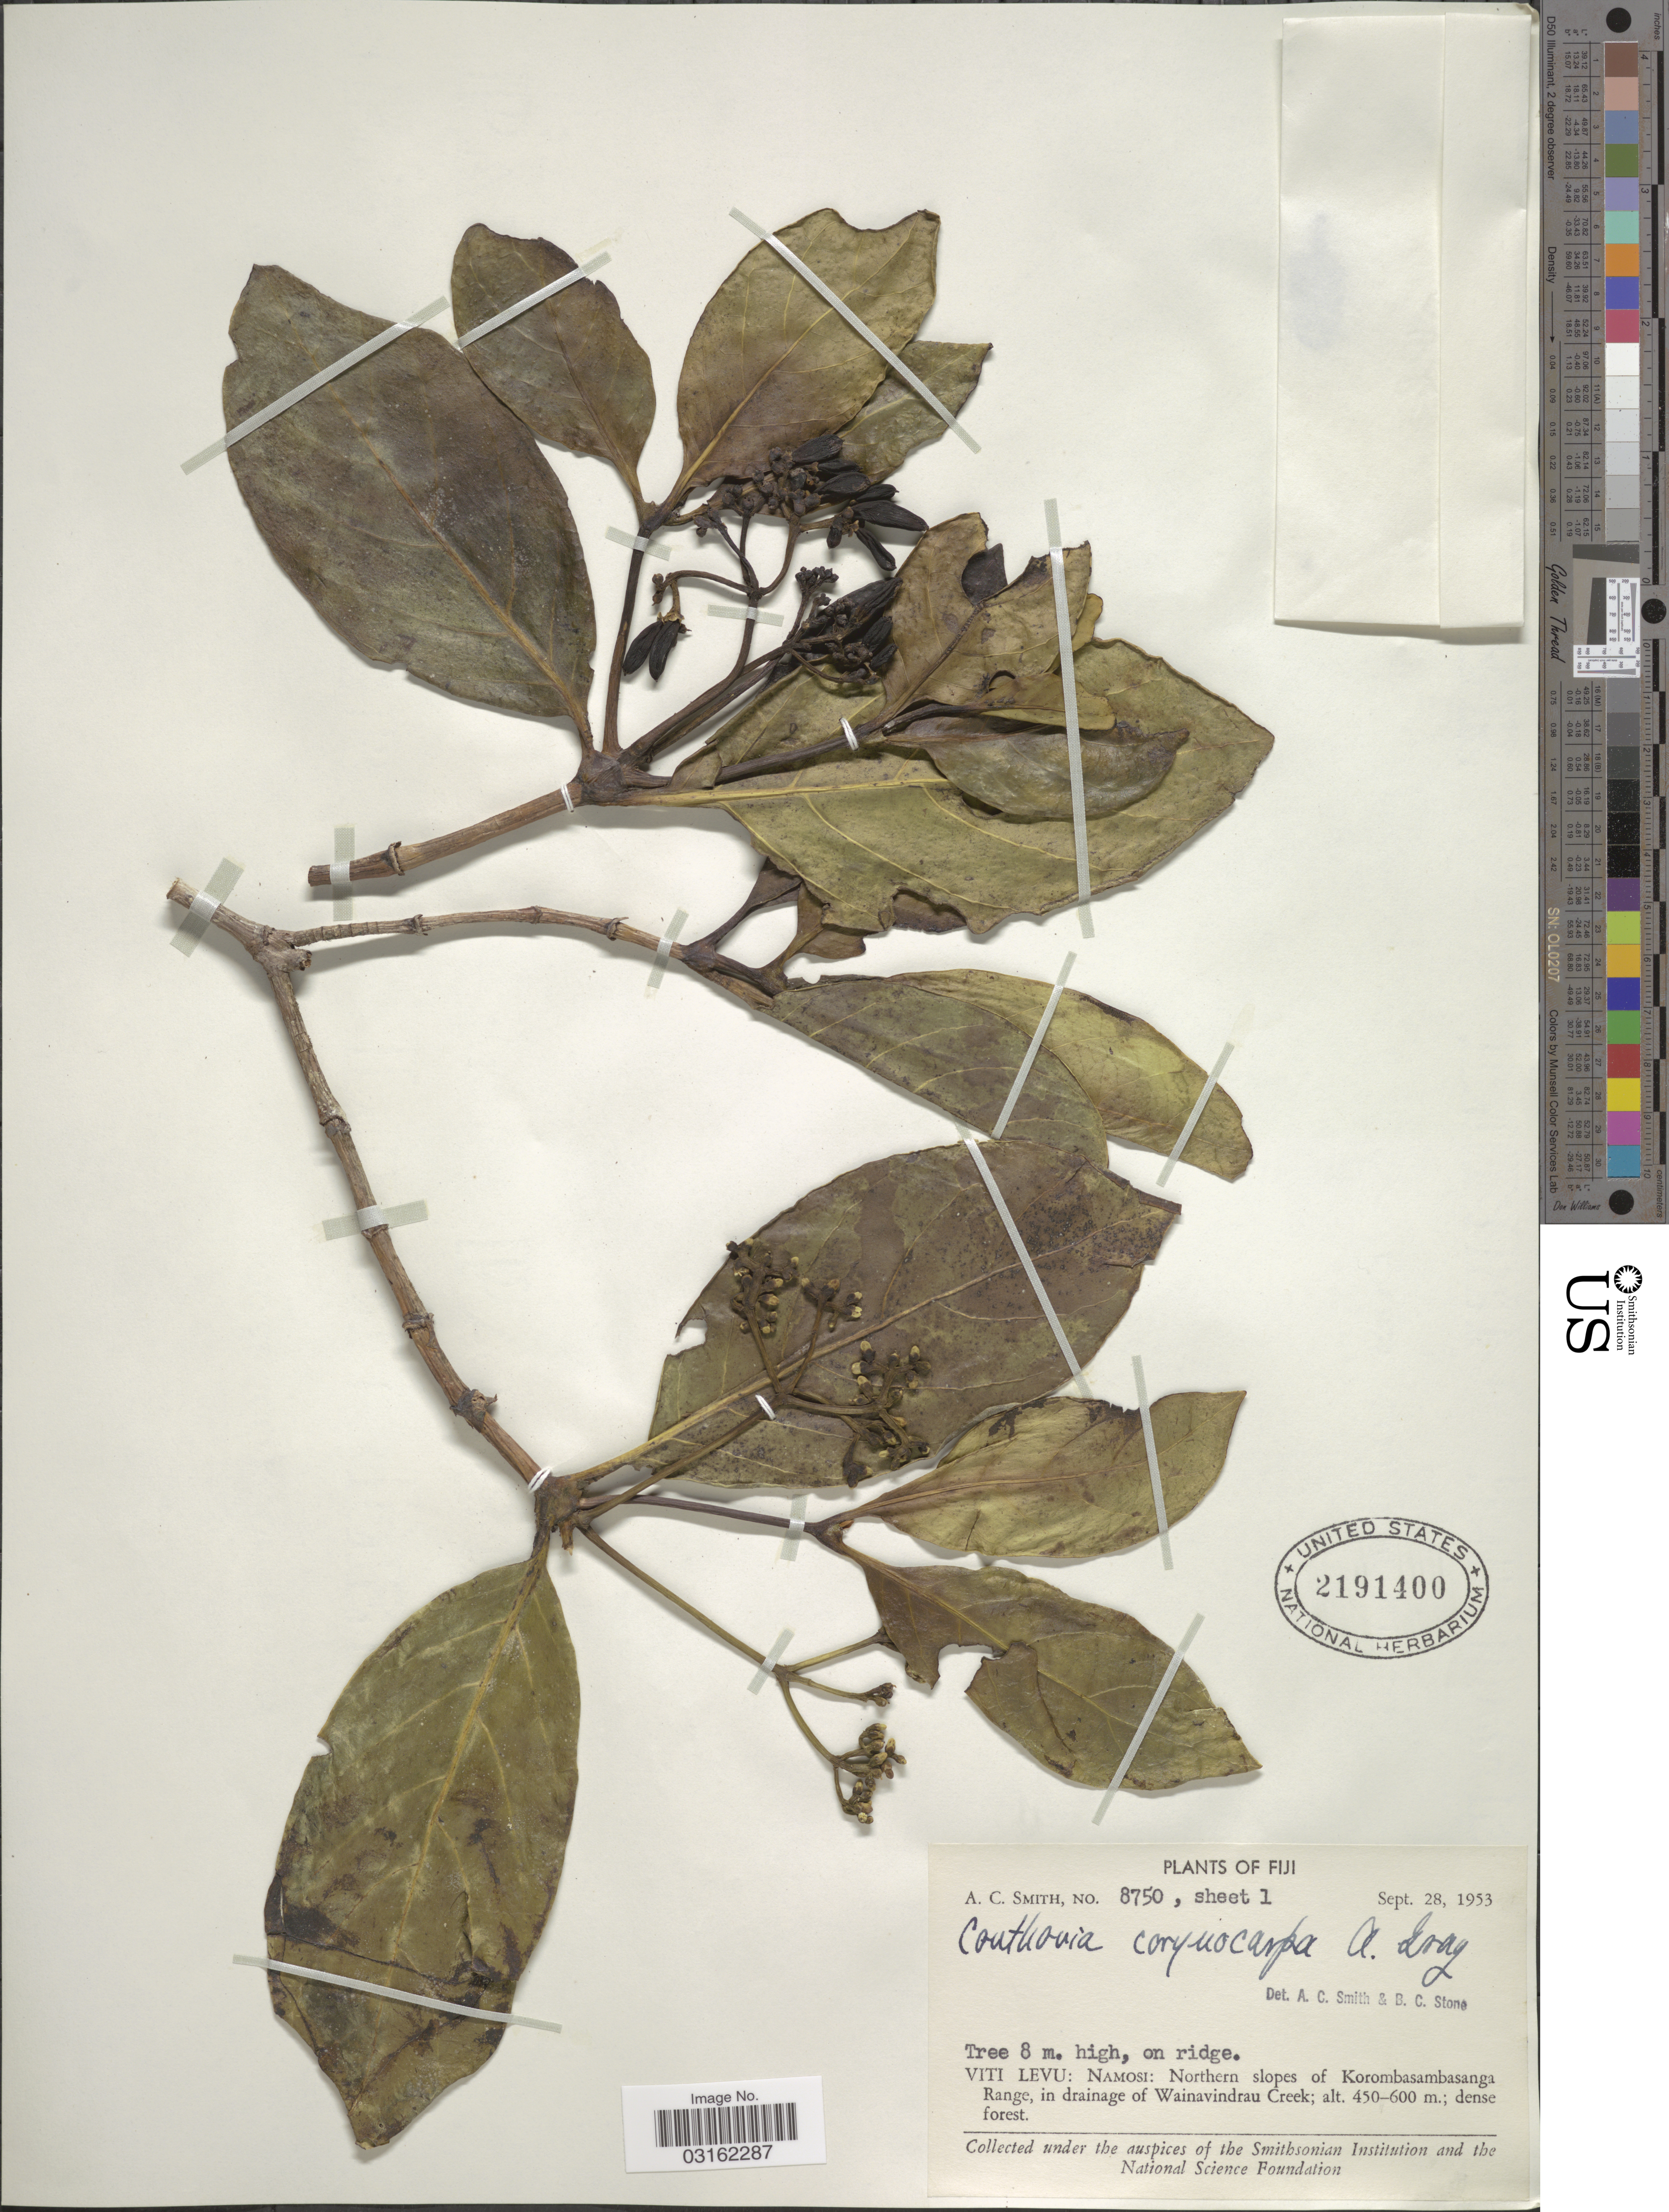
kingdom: Plantae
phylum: Tracheophyta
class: Magnoliopsida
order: Gentianales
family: Loganiaceae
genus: Neuburgia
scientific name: Neuburgia corynocarpa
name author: (A. Gray) Leenh.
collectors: A. C. Smith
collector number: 8750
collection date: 1953-09-28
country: Fiji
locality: Viti Levu: Namosi: Northern slopes of Korombasambasanga Range, in drainage of Wainavindrau Creek.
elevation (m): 450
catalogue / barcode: US 2191400